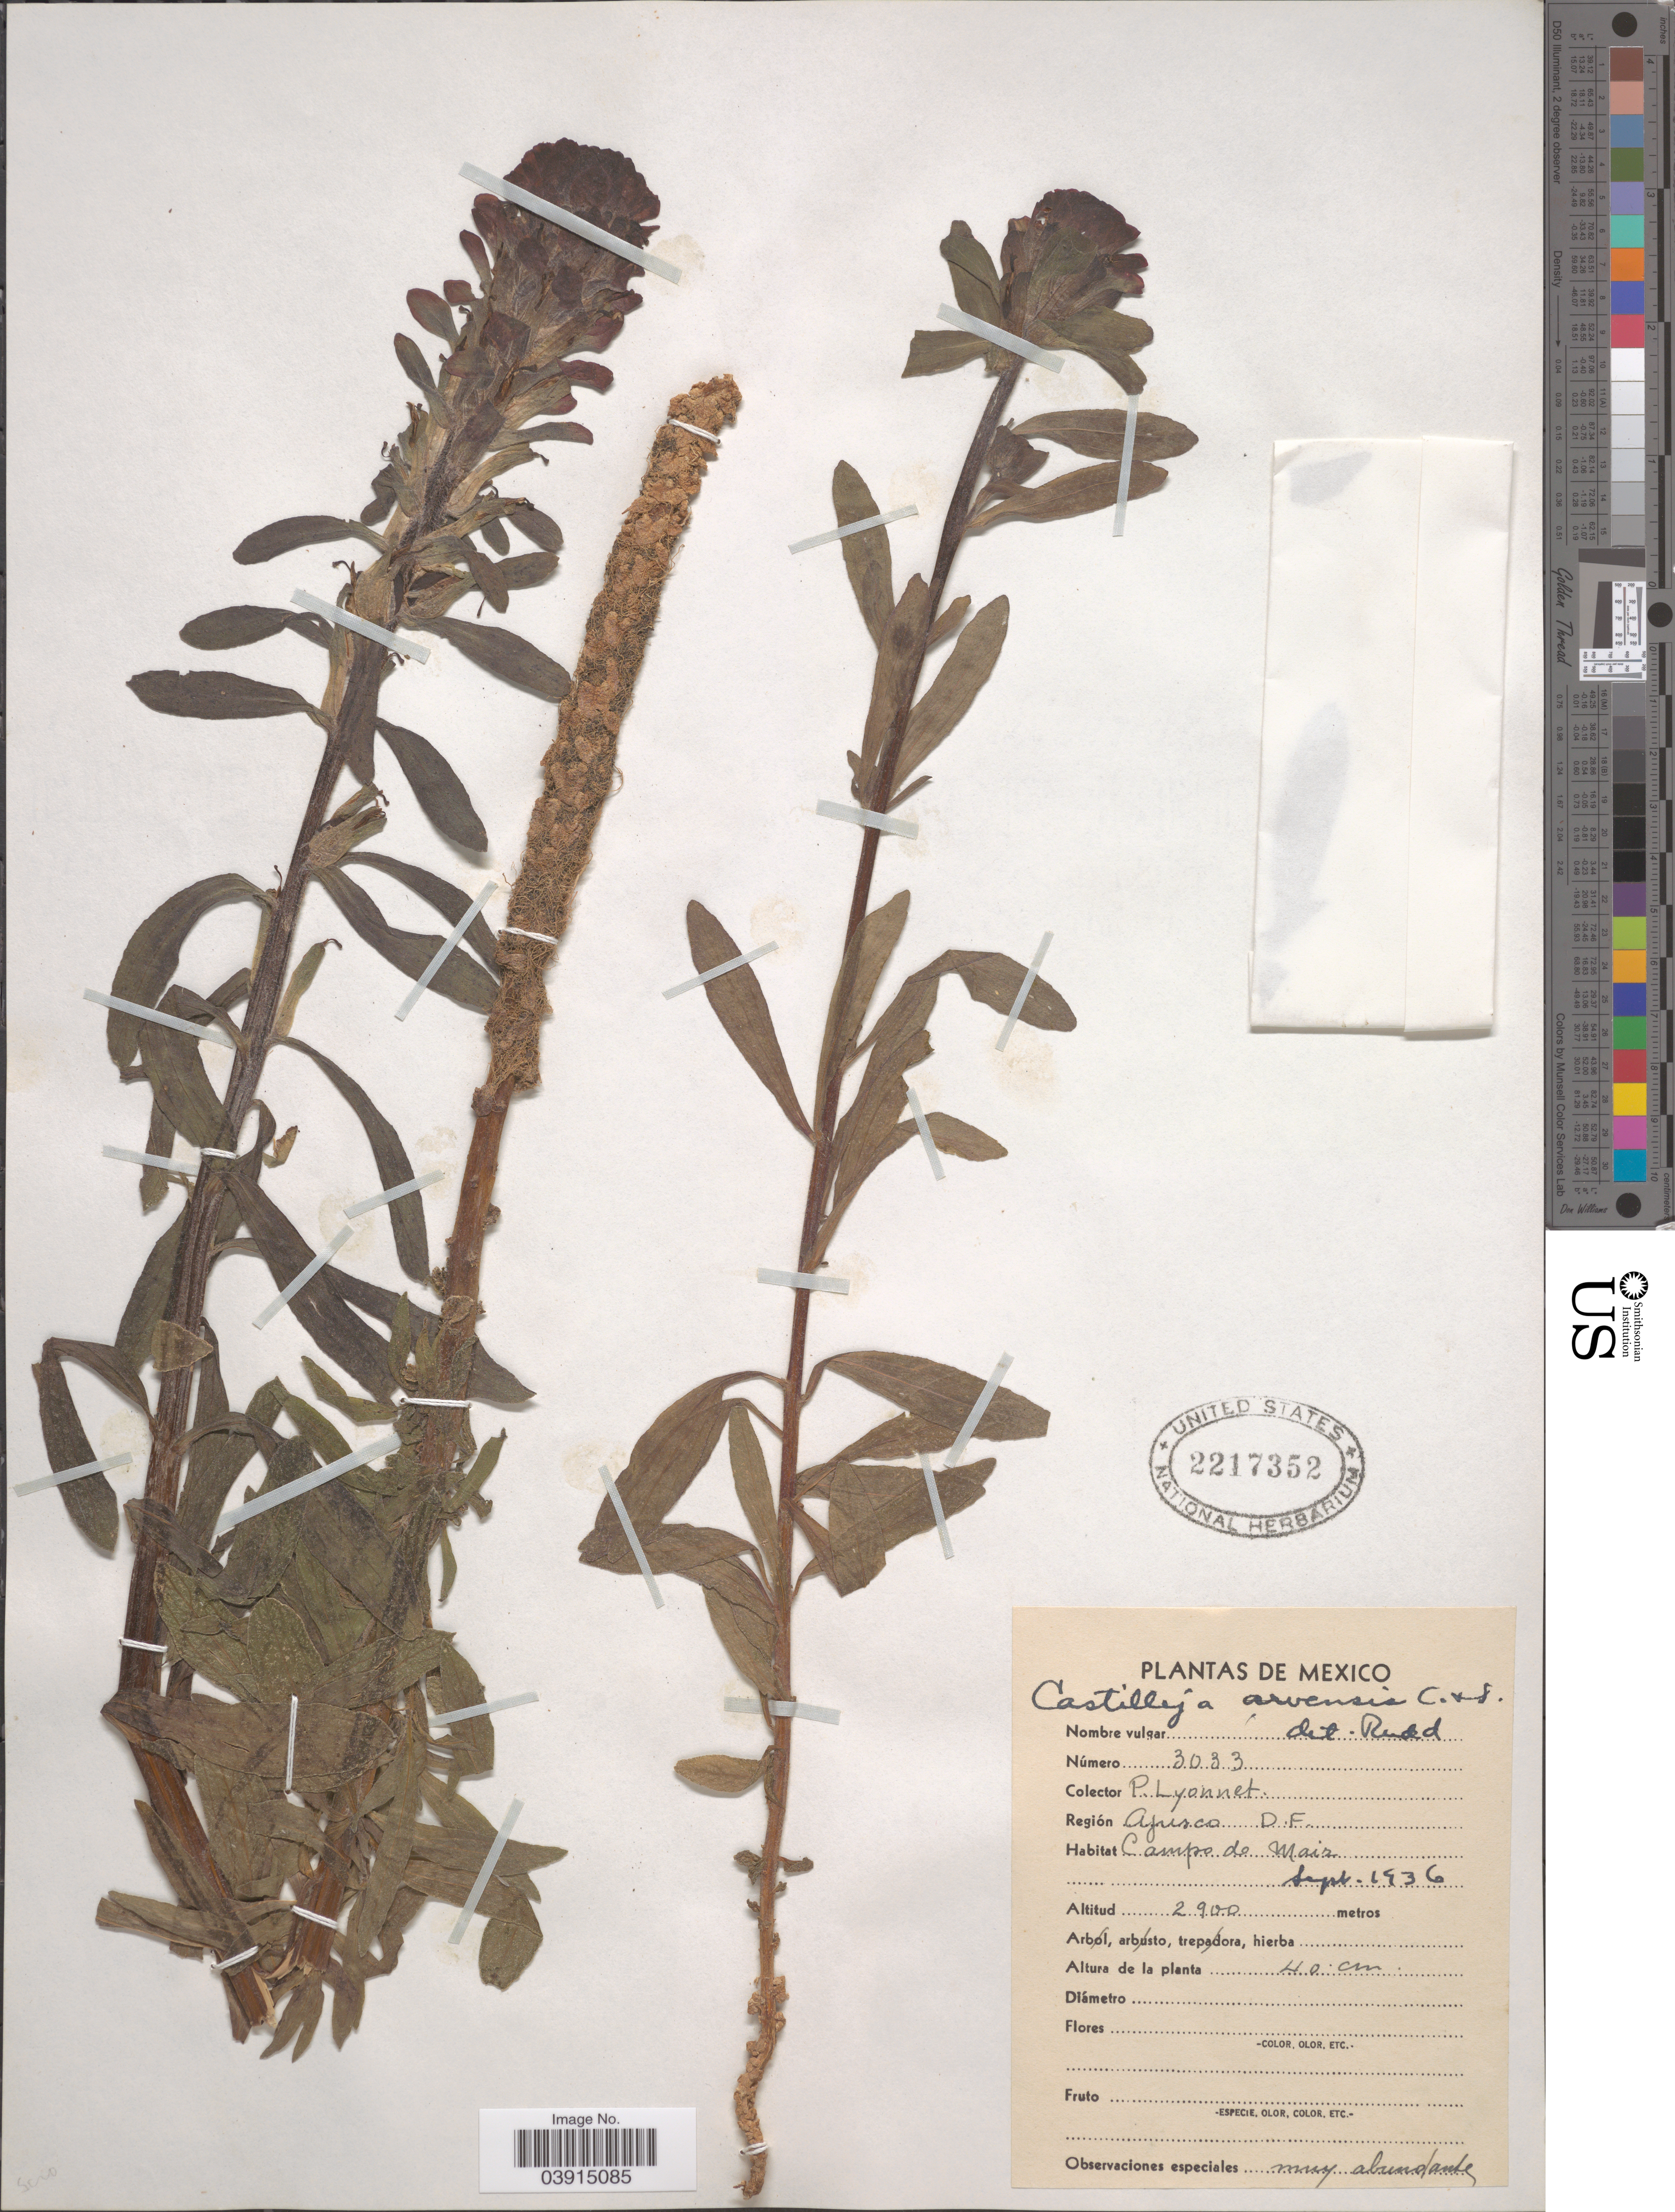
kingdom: Plantae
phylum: Tracheophyta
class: Magnoliopsida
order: Lamiales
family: Orobanchaceae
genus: Castilleja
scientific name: Castilleja arvensis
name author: Schltdl. & Cham.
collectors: P. Lyonnet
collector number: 3033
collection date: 1936-09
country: Mexico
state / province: Distrito Federal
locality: Región Ajusco D.F. Campo de Maiz.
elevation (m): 2900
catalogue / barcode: US 2217352